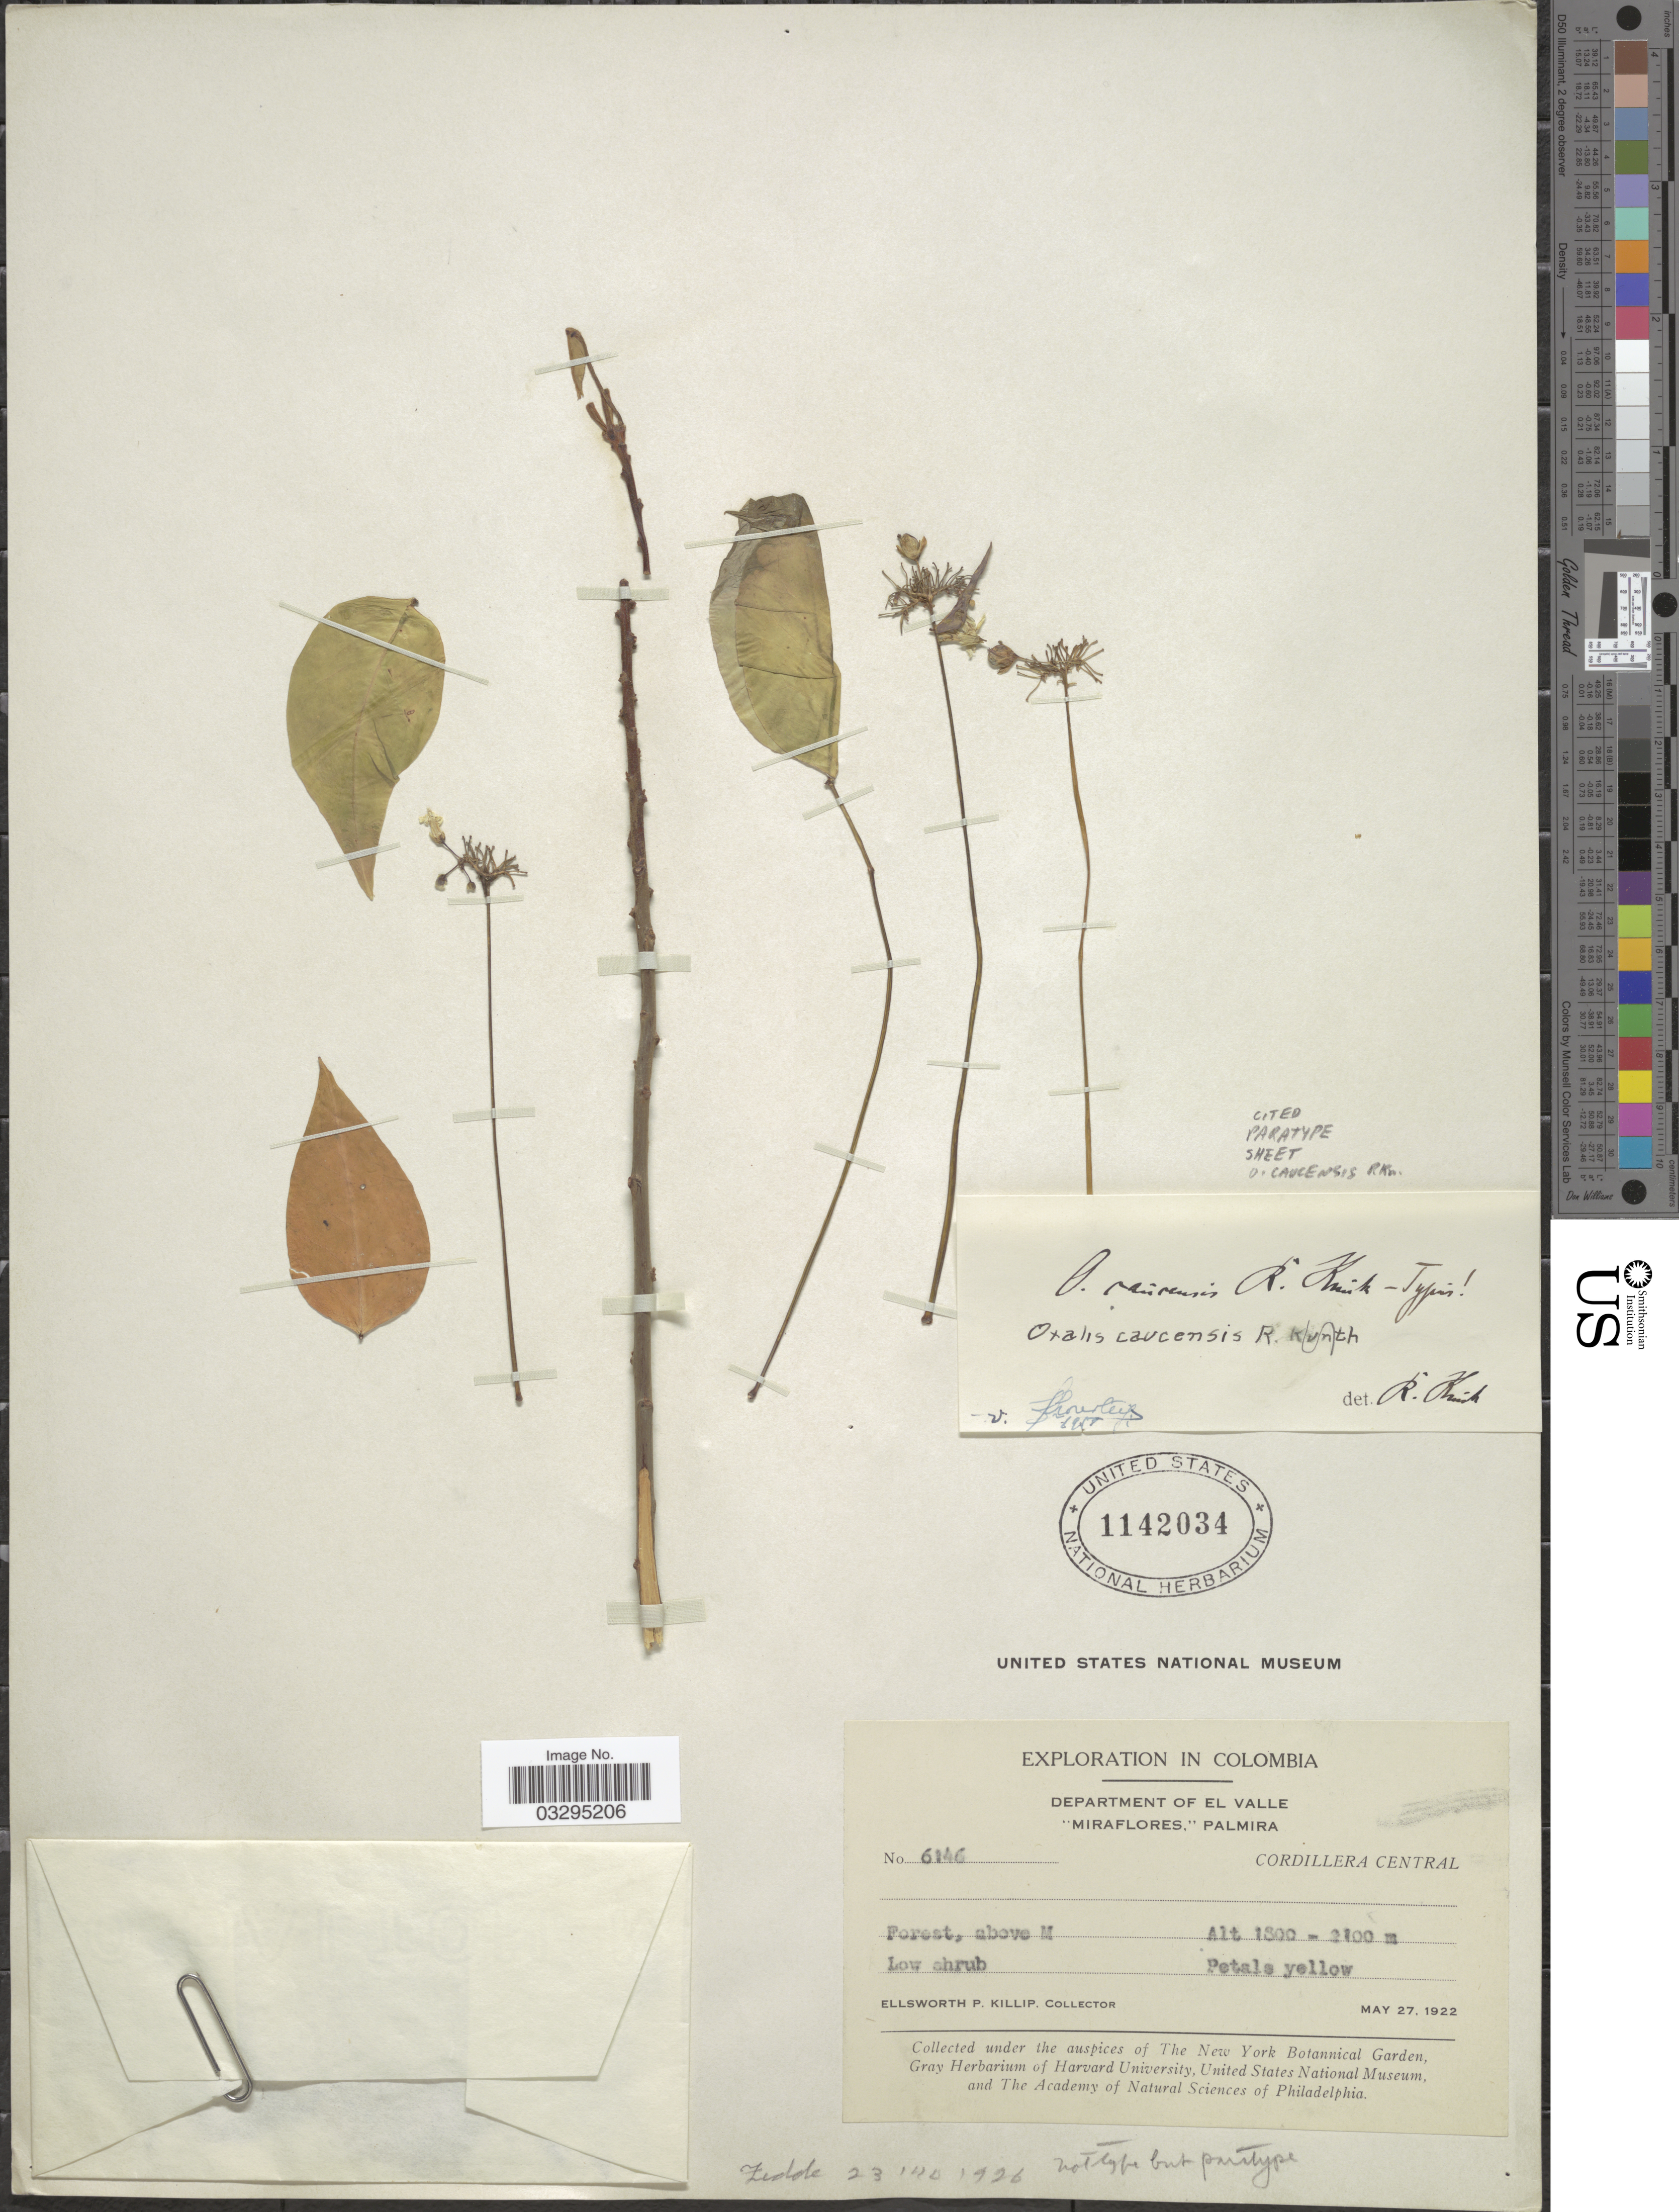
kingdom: Plantae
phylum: Tracheophyta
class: Magnoliopsida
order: Oxalidales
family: Oxalidaceae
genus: Oxalis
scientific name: Oxalis caucensis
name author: R. Knuth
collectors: E. P. Killip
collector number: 6146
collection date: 1922-05-27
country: Colombia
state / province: Valle del Cauca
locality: Department of El Valle. "Miraflores," Palmira. Cordillera Central. Forest, above M.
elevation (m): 1800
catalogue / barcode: US 1142034